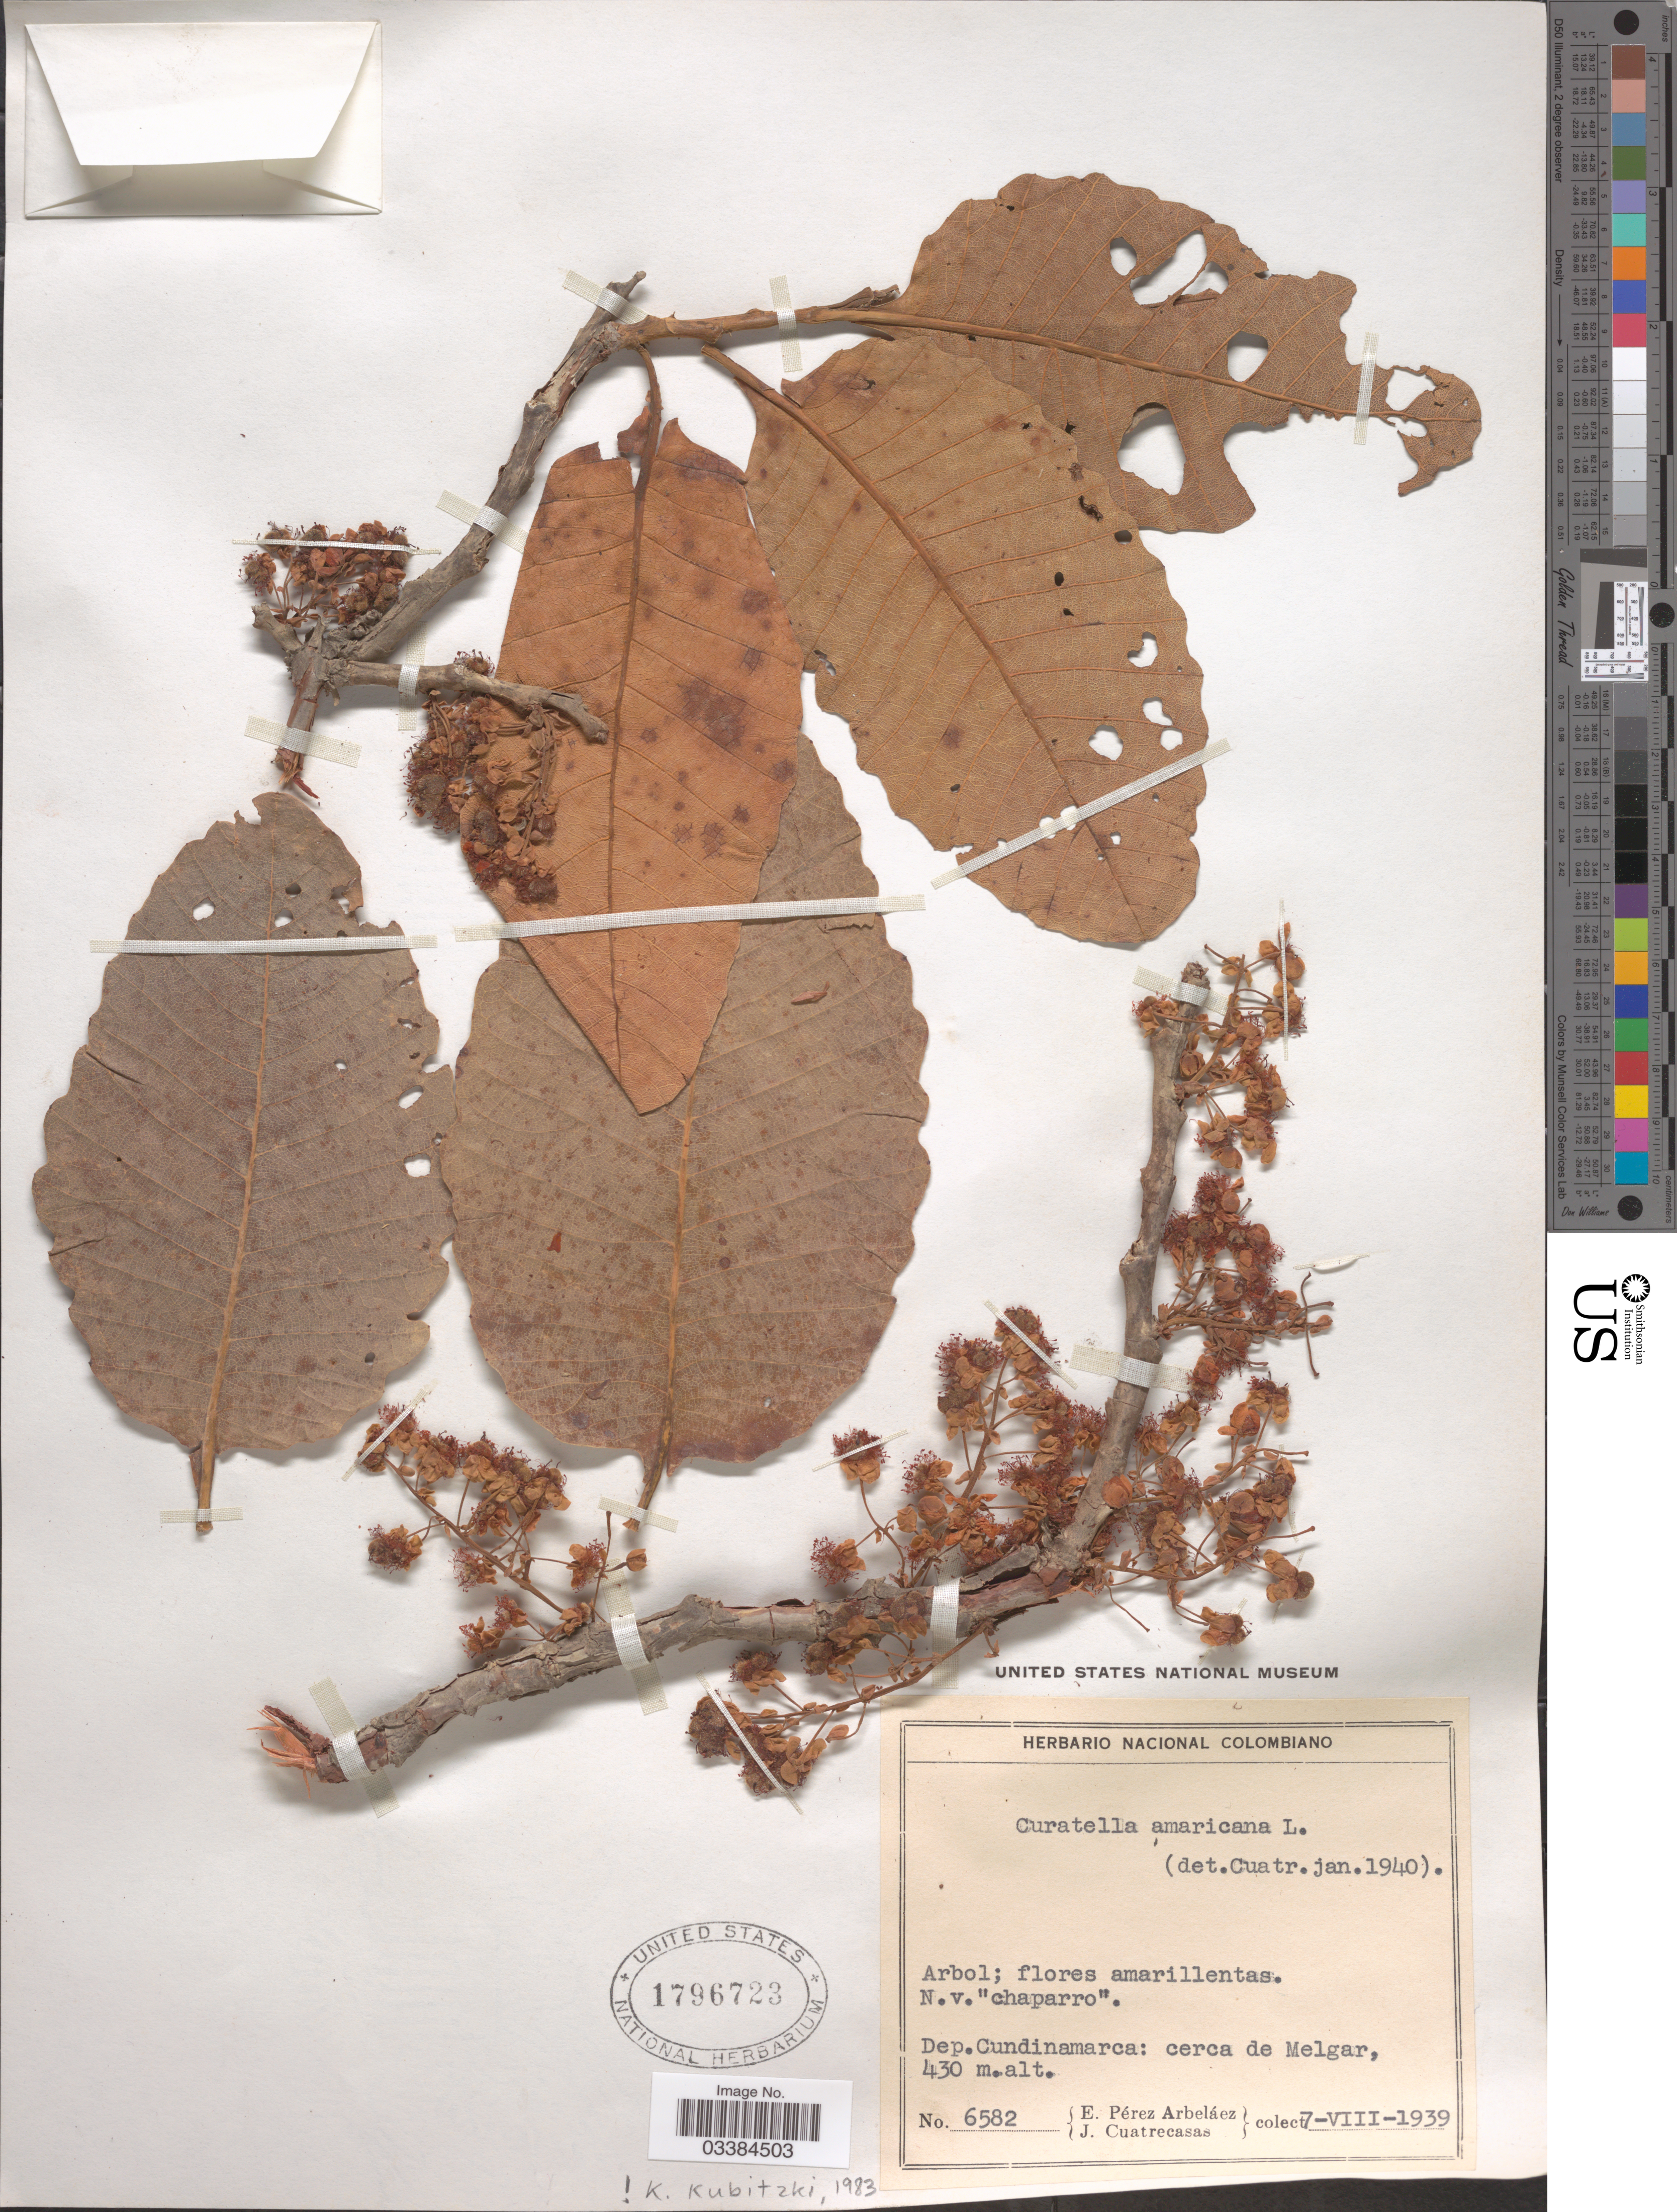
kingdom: Plantae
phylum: Tracheophyta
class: Magnoliopsida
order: Dilleniales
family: Dilleniaceae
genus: Curatella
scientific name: Curatella americana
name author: L.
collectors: E. Pérez Arbeláez & J. Cuatrecasas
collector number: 6582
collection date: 1939-08-07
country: Colombia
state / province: Cundinamarca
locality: Dep. Cundinamarca: cerca de Melgar.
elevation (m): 430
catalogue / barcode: US 1796723